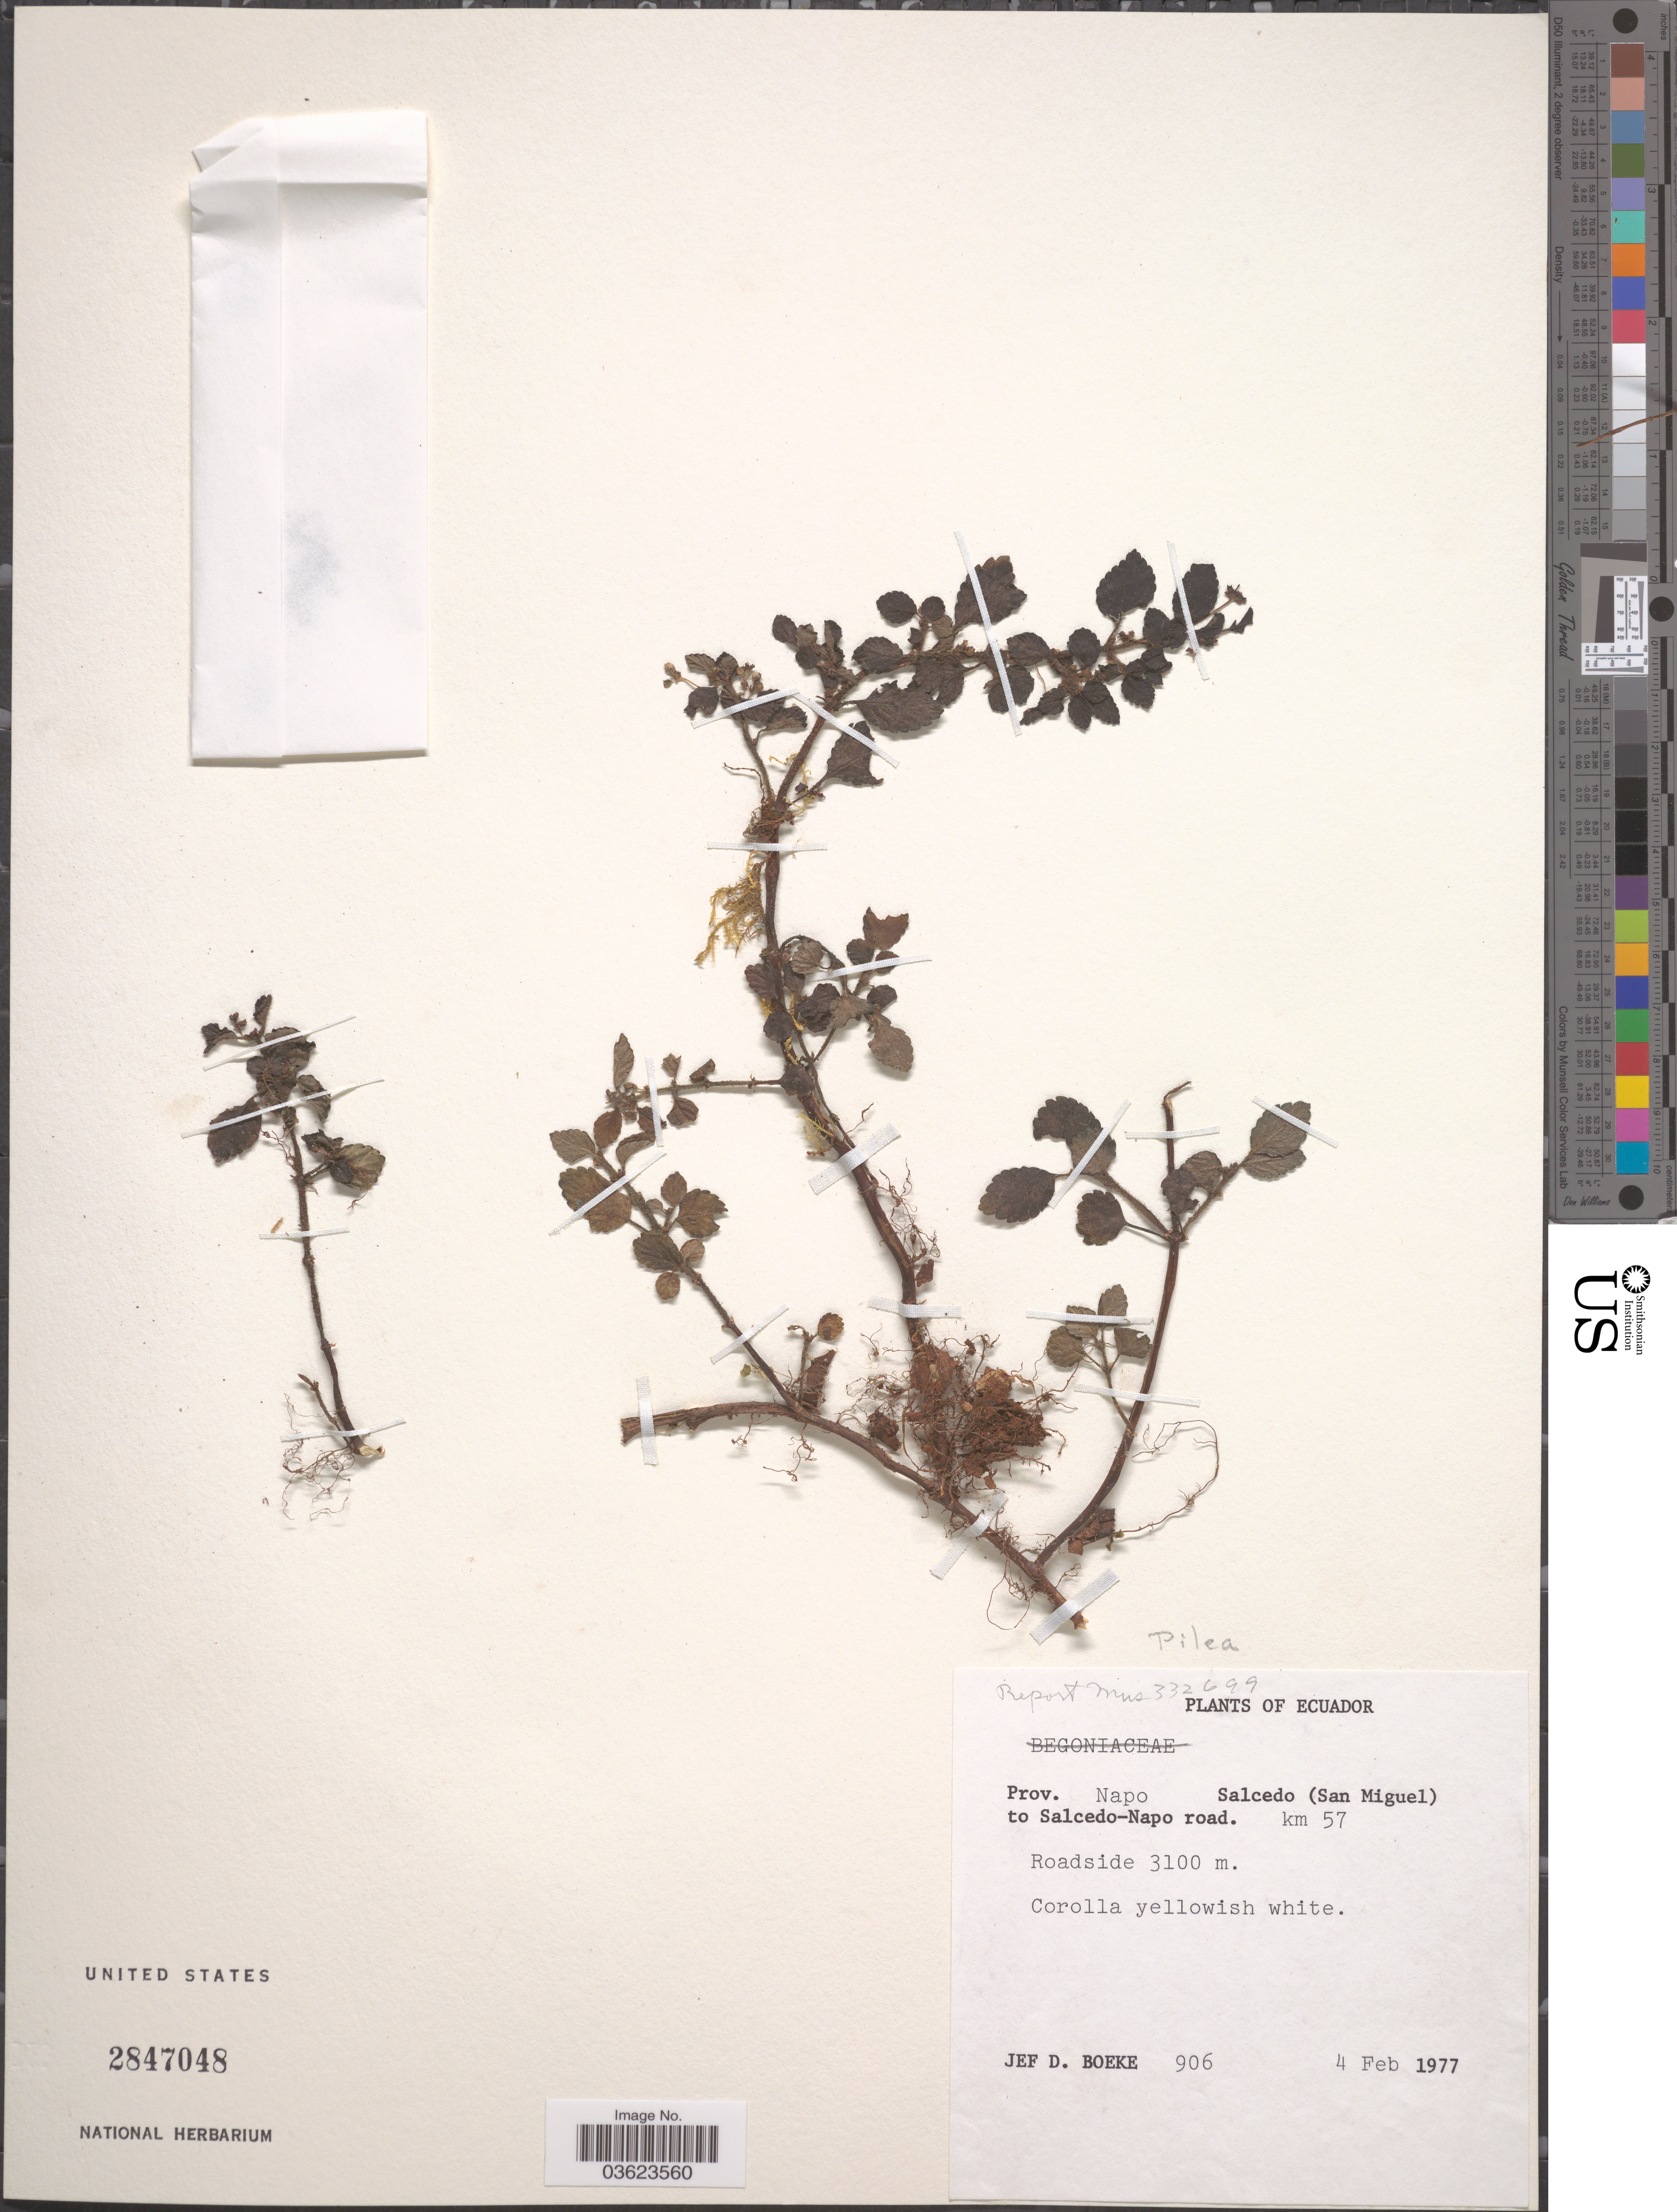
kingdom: Plantae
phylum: Tracheophyta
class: Magnoliopsida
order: Rosales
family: Urticaceae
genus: Pilea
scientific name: Pilea sp.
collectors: J. Boeke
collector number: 906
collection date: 1977-02-04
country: Ecuador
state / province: Napo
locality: Salcedo (San Miguel) to Salcedo-Napo road. km 57.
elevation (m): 3100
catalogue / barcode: US 2847048